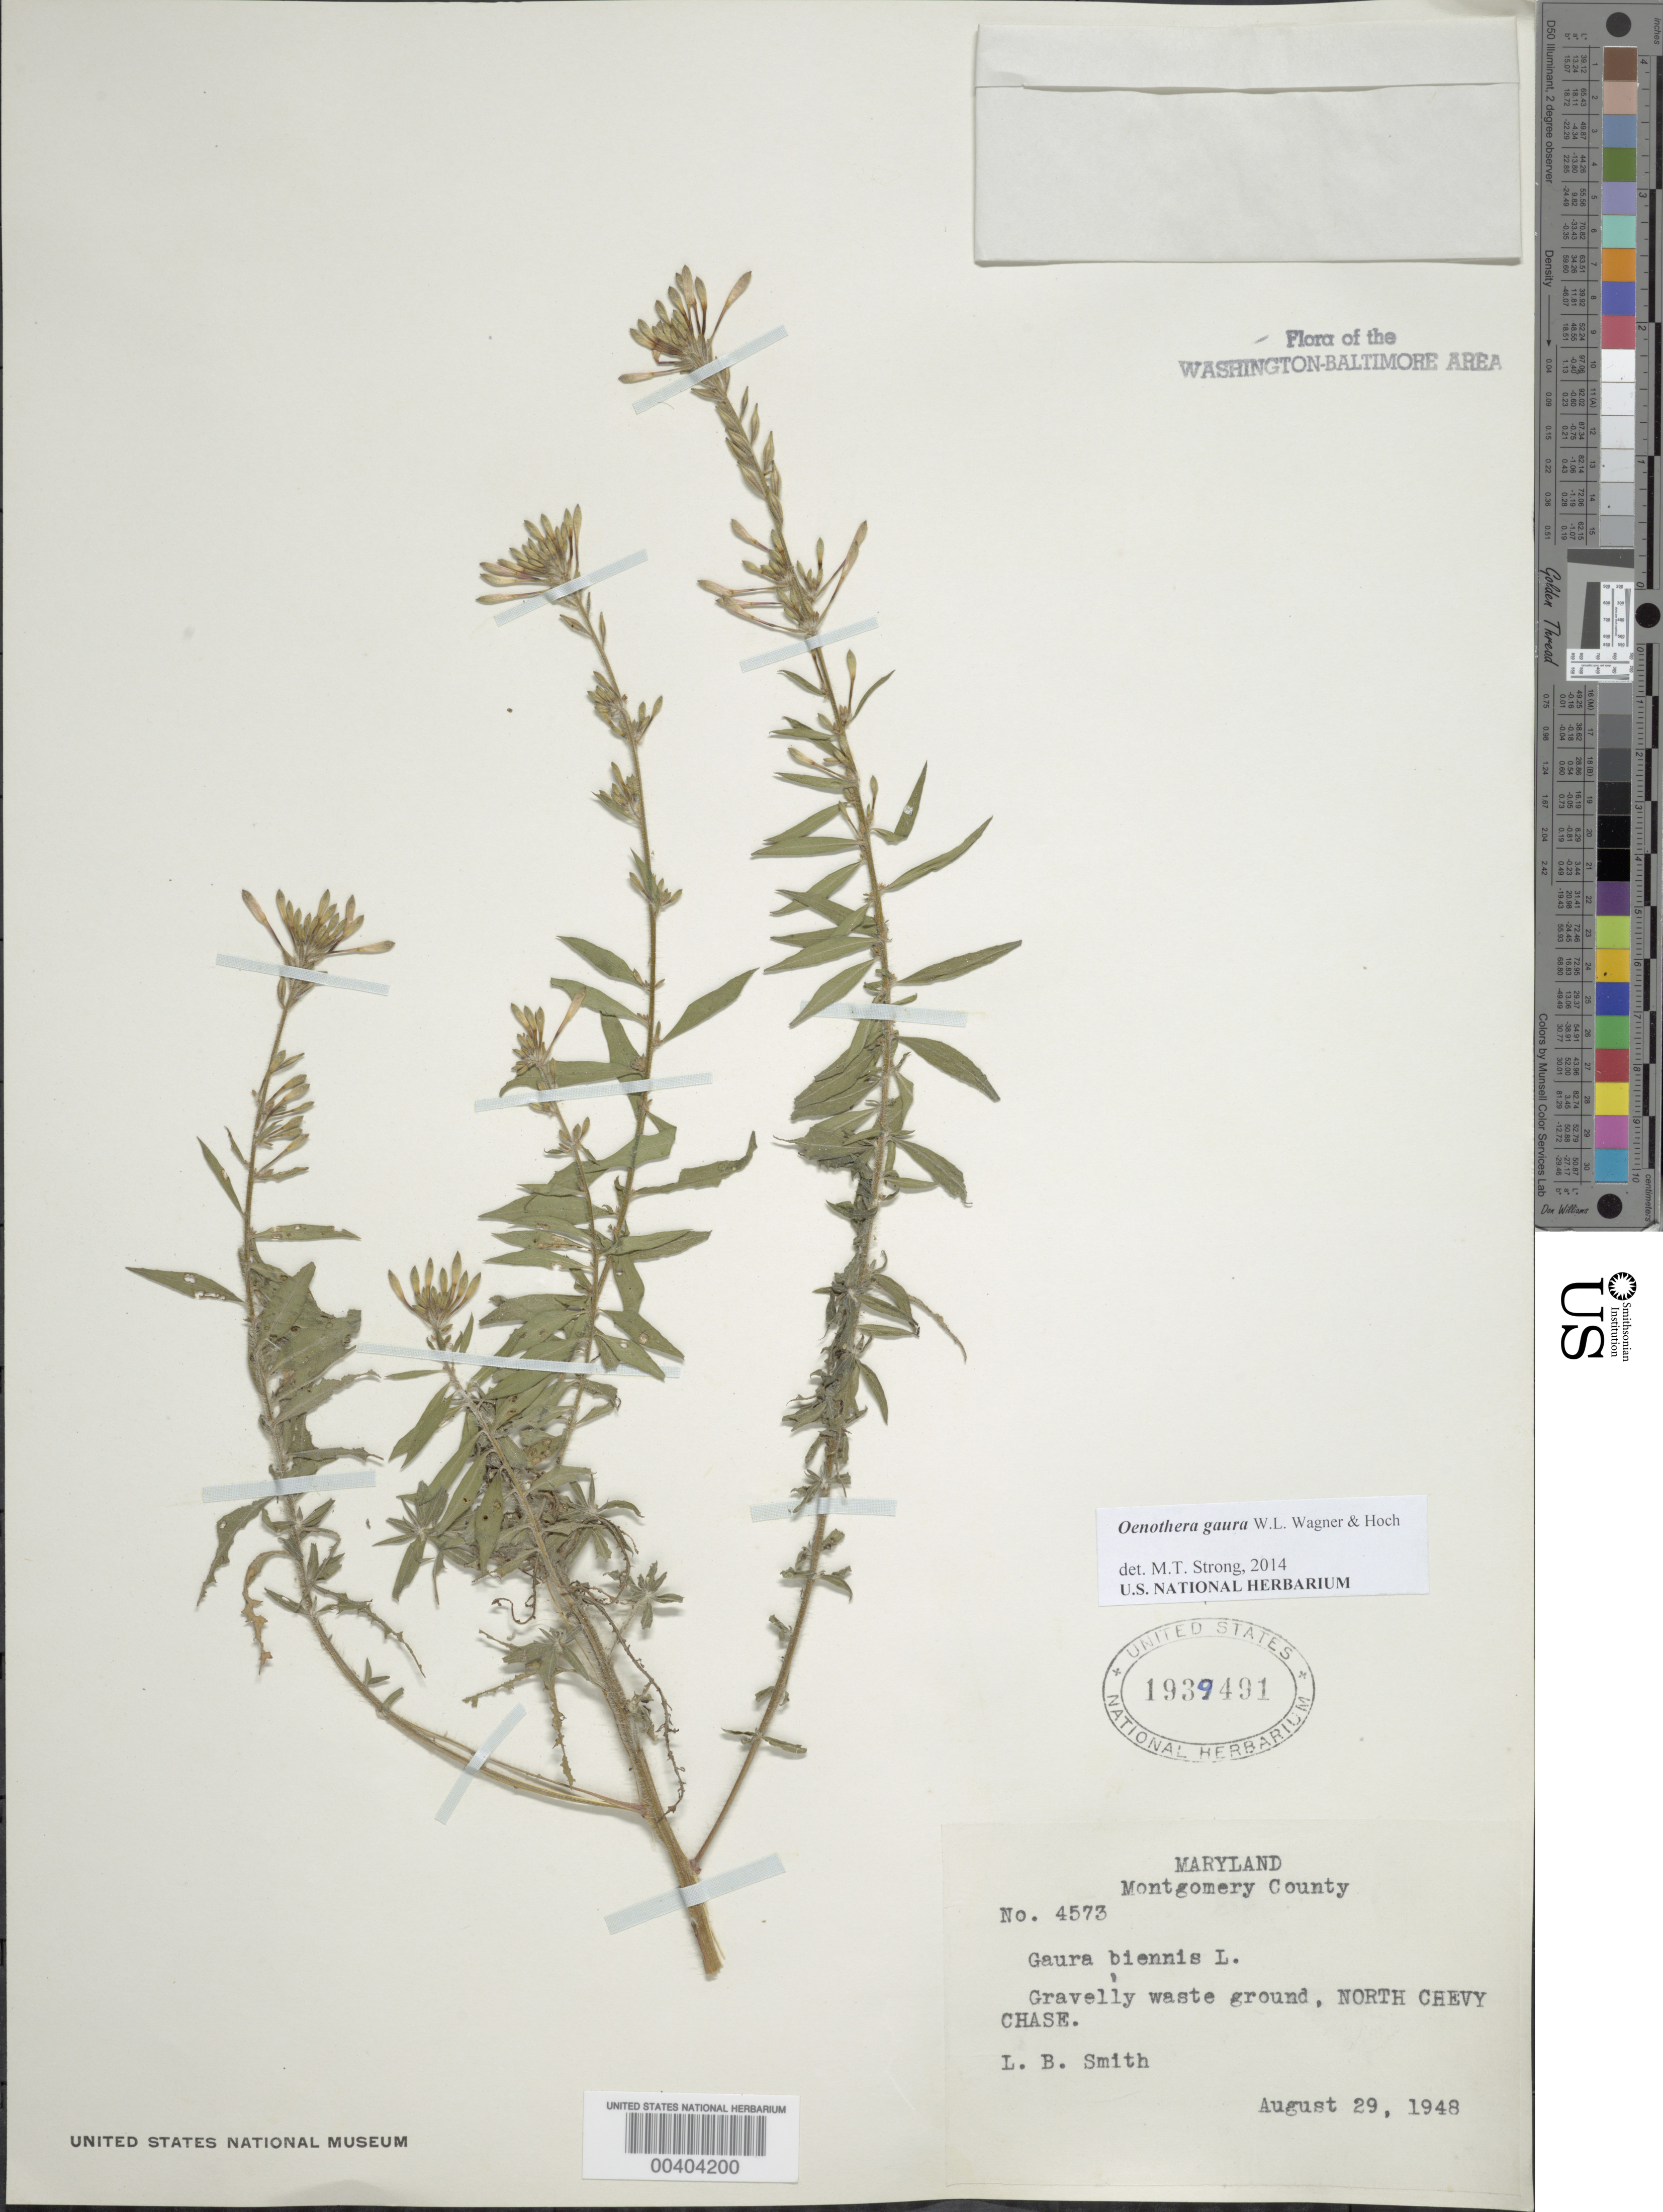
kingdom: Plantae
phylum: Tracheophyta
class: Magnoliopsida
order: Myrtales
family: Onagraceae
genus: Oenothera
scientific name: Oenothera gaura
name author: W.L. Wagner & Hoch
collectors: L. Smith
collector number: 4573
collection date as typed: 29 Aug 1948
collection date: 1948-08-29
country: United States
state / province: Maryland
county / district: Montgomery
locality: N Chevy Chase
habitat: Gravelly waste ground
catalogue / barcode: US 1939491